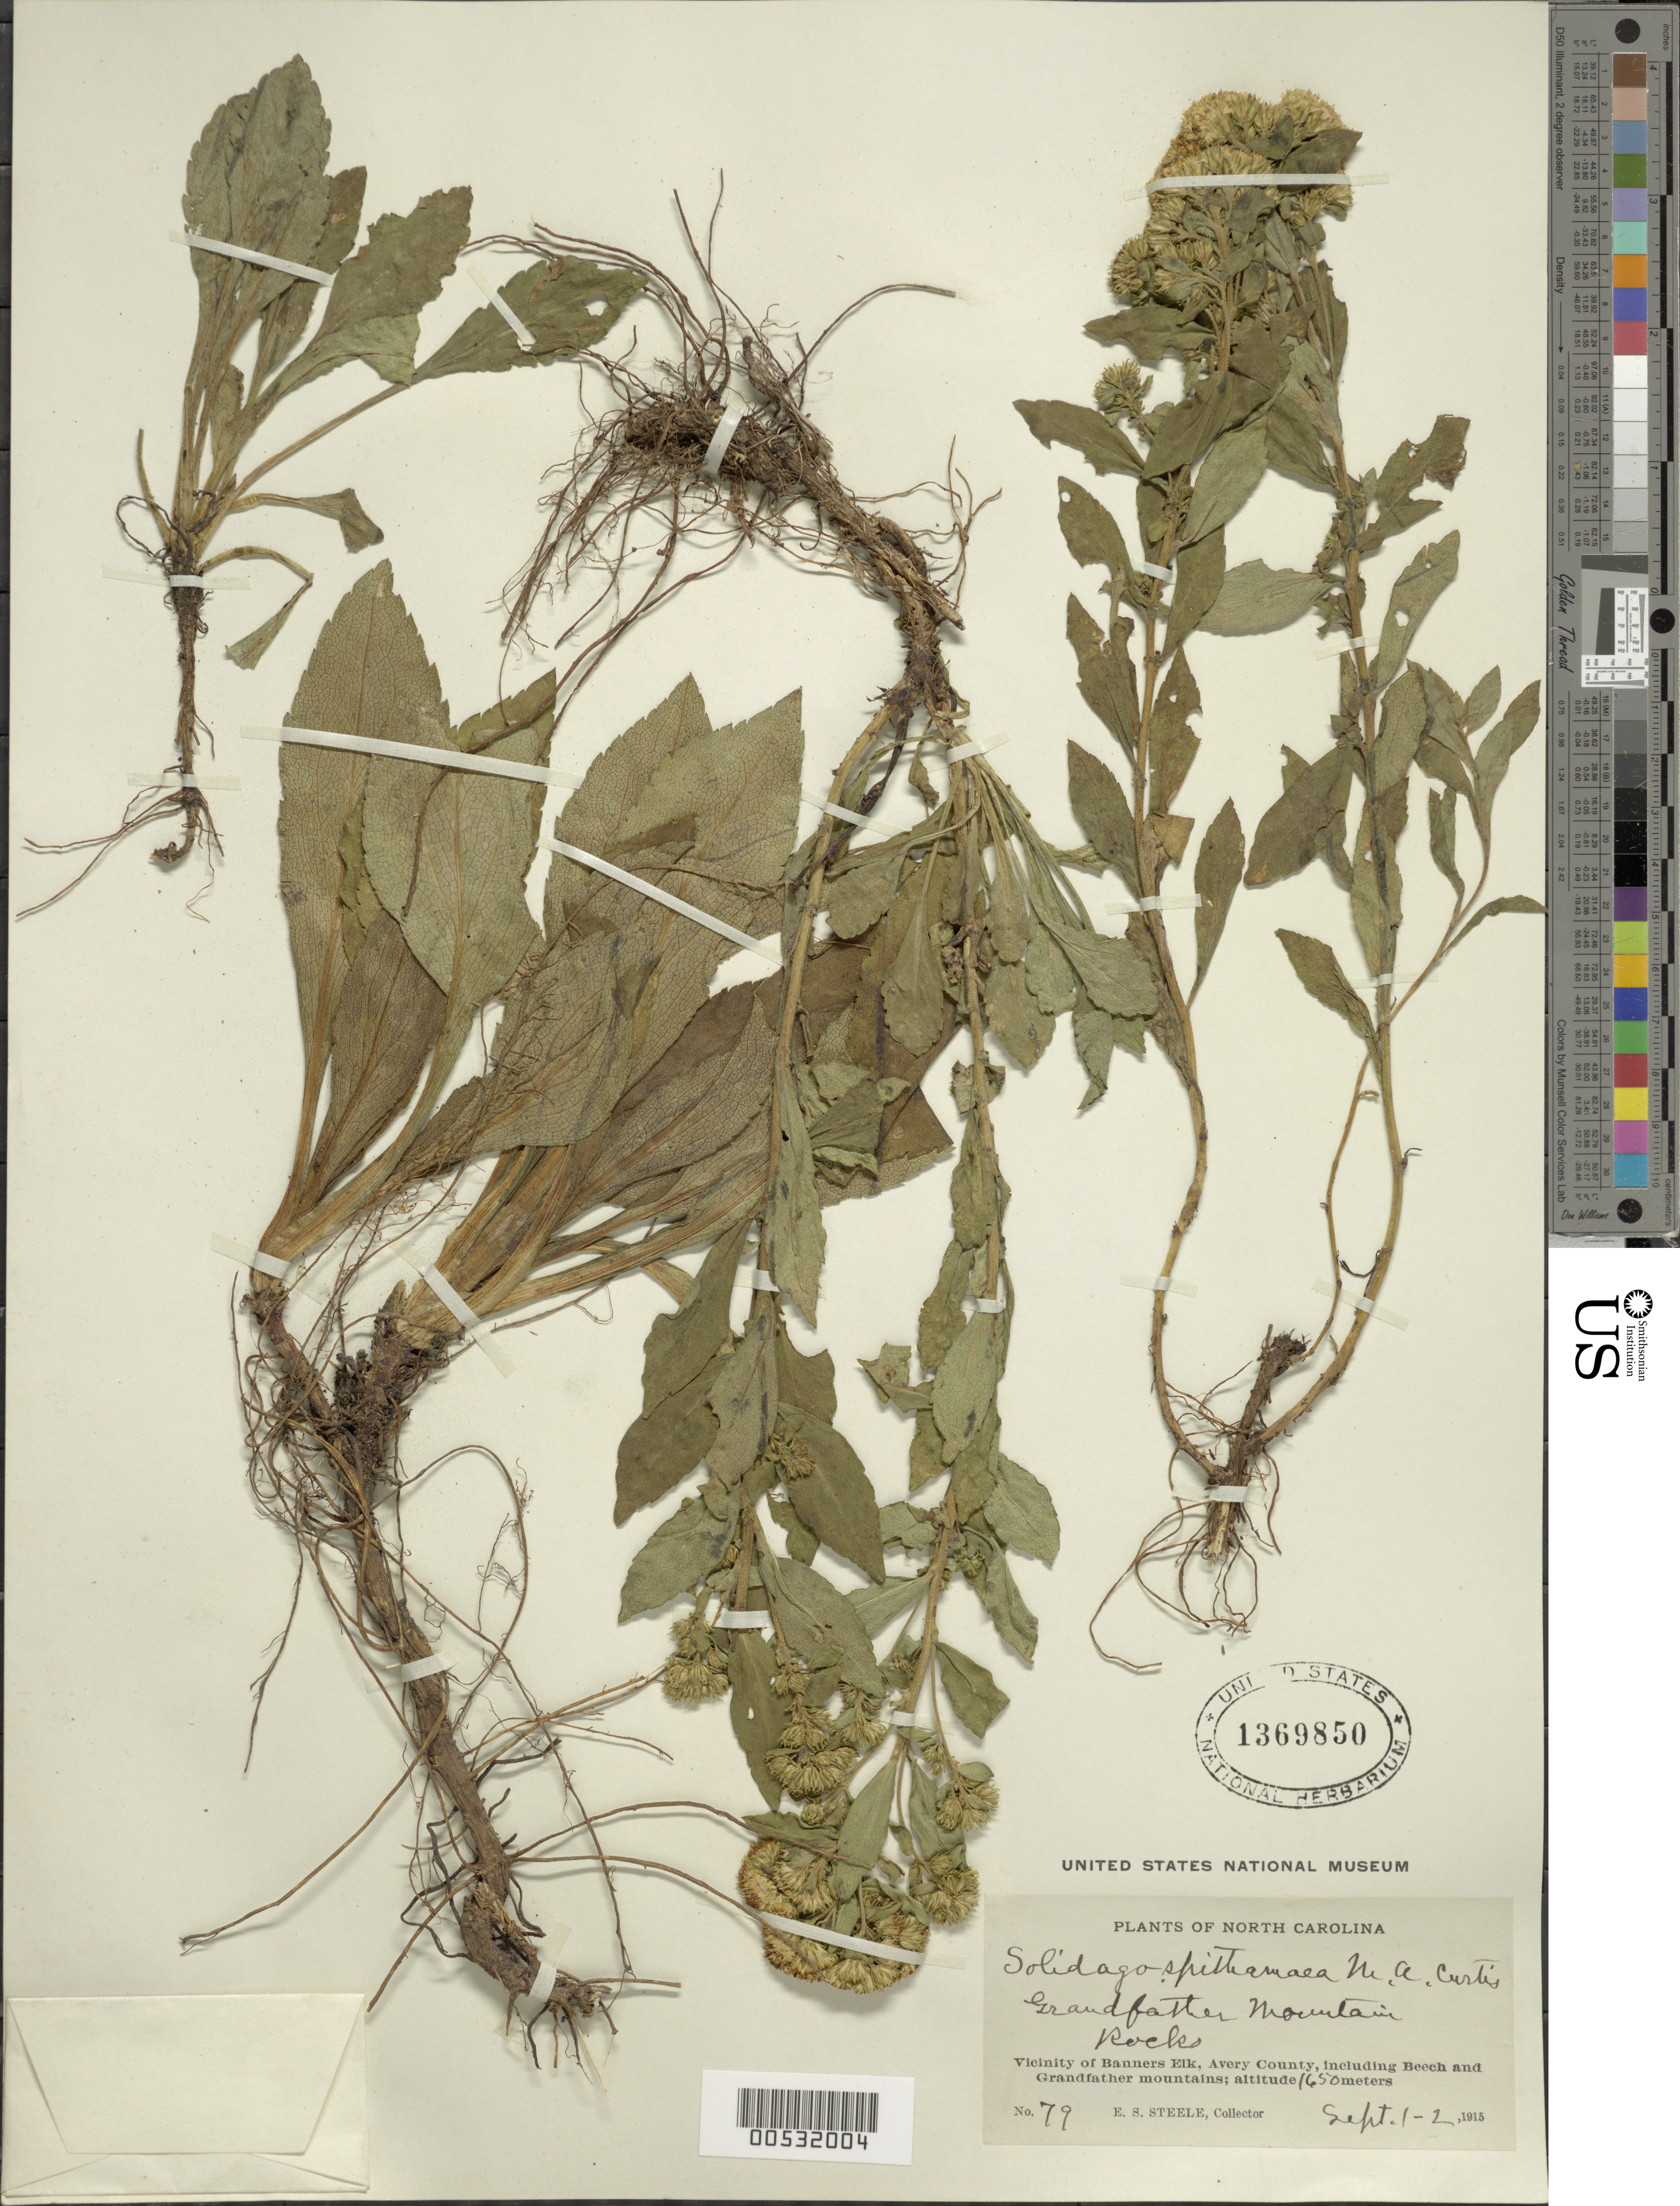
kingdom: Plantae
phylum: Tracheophyta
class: Magnoliopsida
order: Asterales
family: Asteraceae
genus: Solidago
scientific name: Solidago spithamaea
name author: M.A. Curtis ex A. Gray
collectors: E. Steele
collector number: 79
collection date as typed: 01 Sep 1915 to 02 Sep 1915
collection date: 1915-09-01/1915-09-02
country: United States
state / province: North Carolina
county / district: Avery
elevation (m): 1650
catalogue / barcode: US 1369850